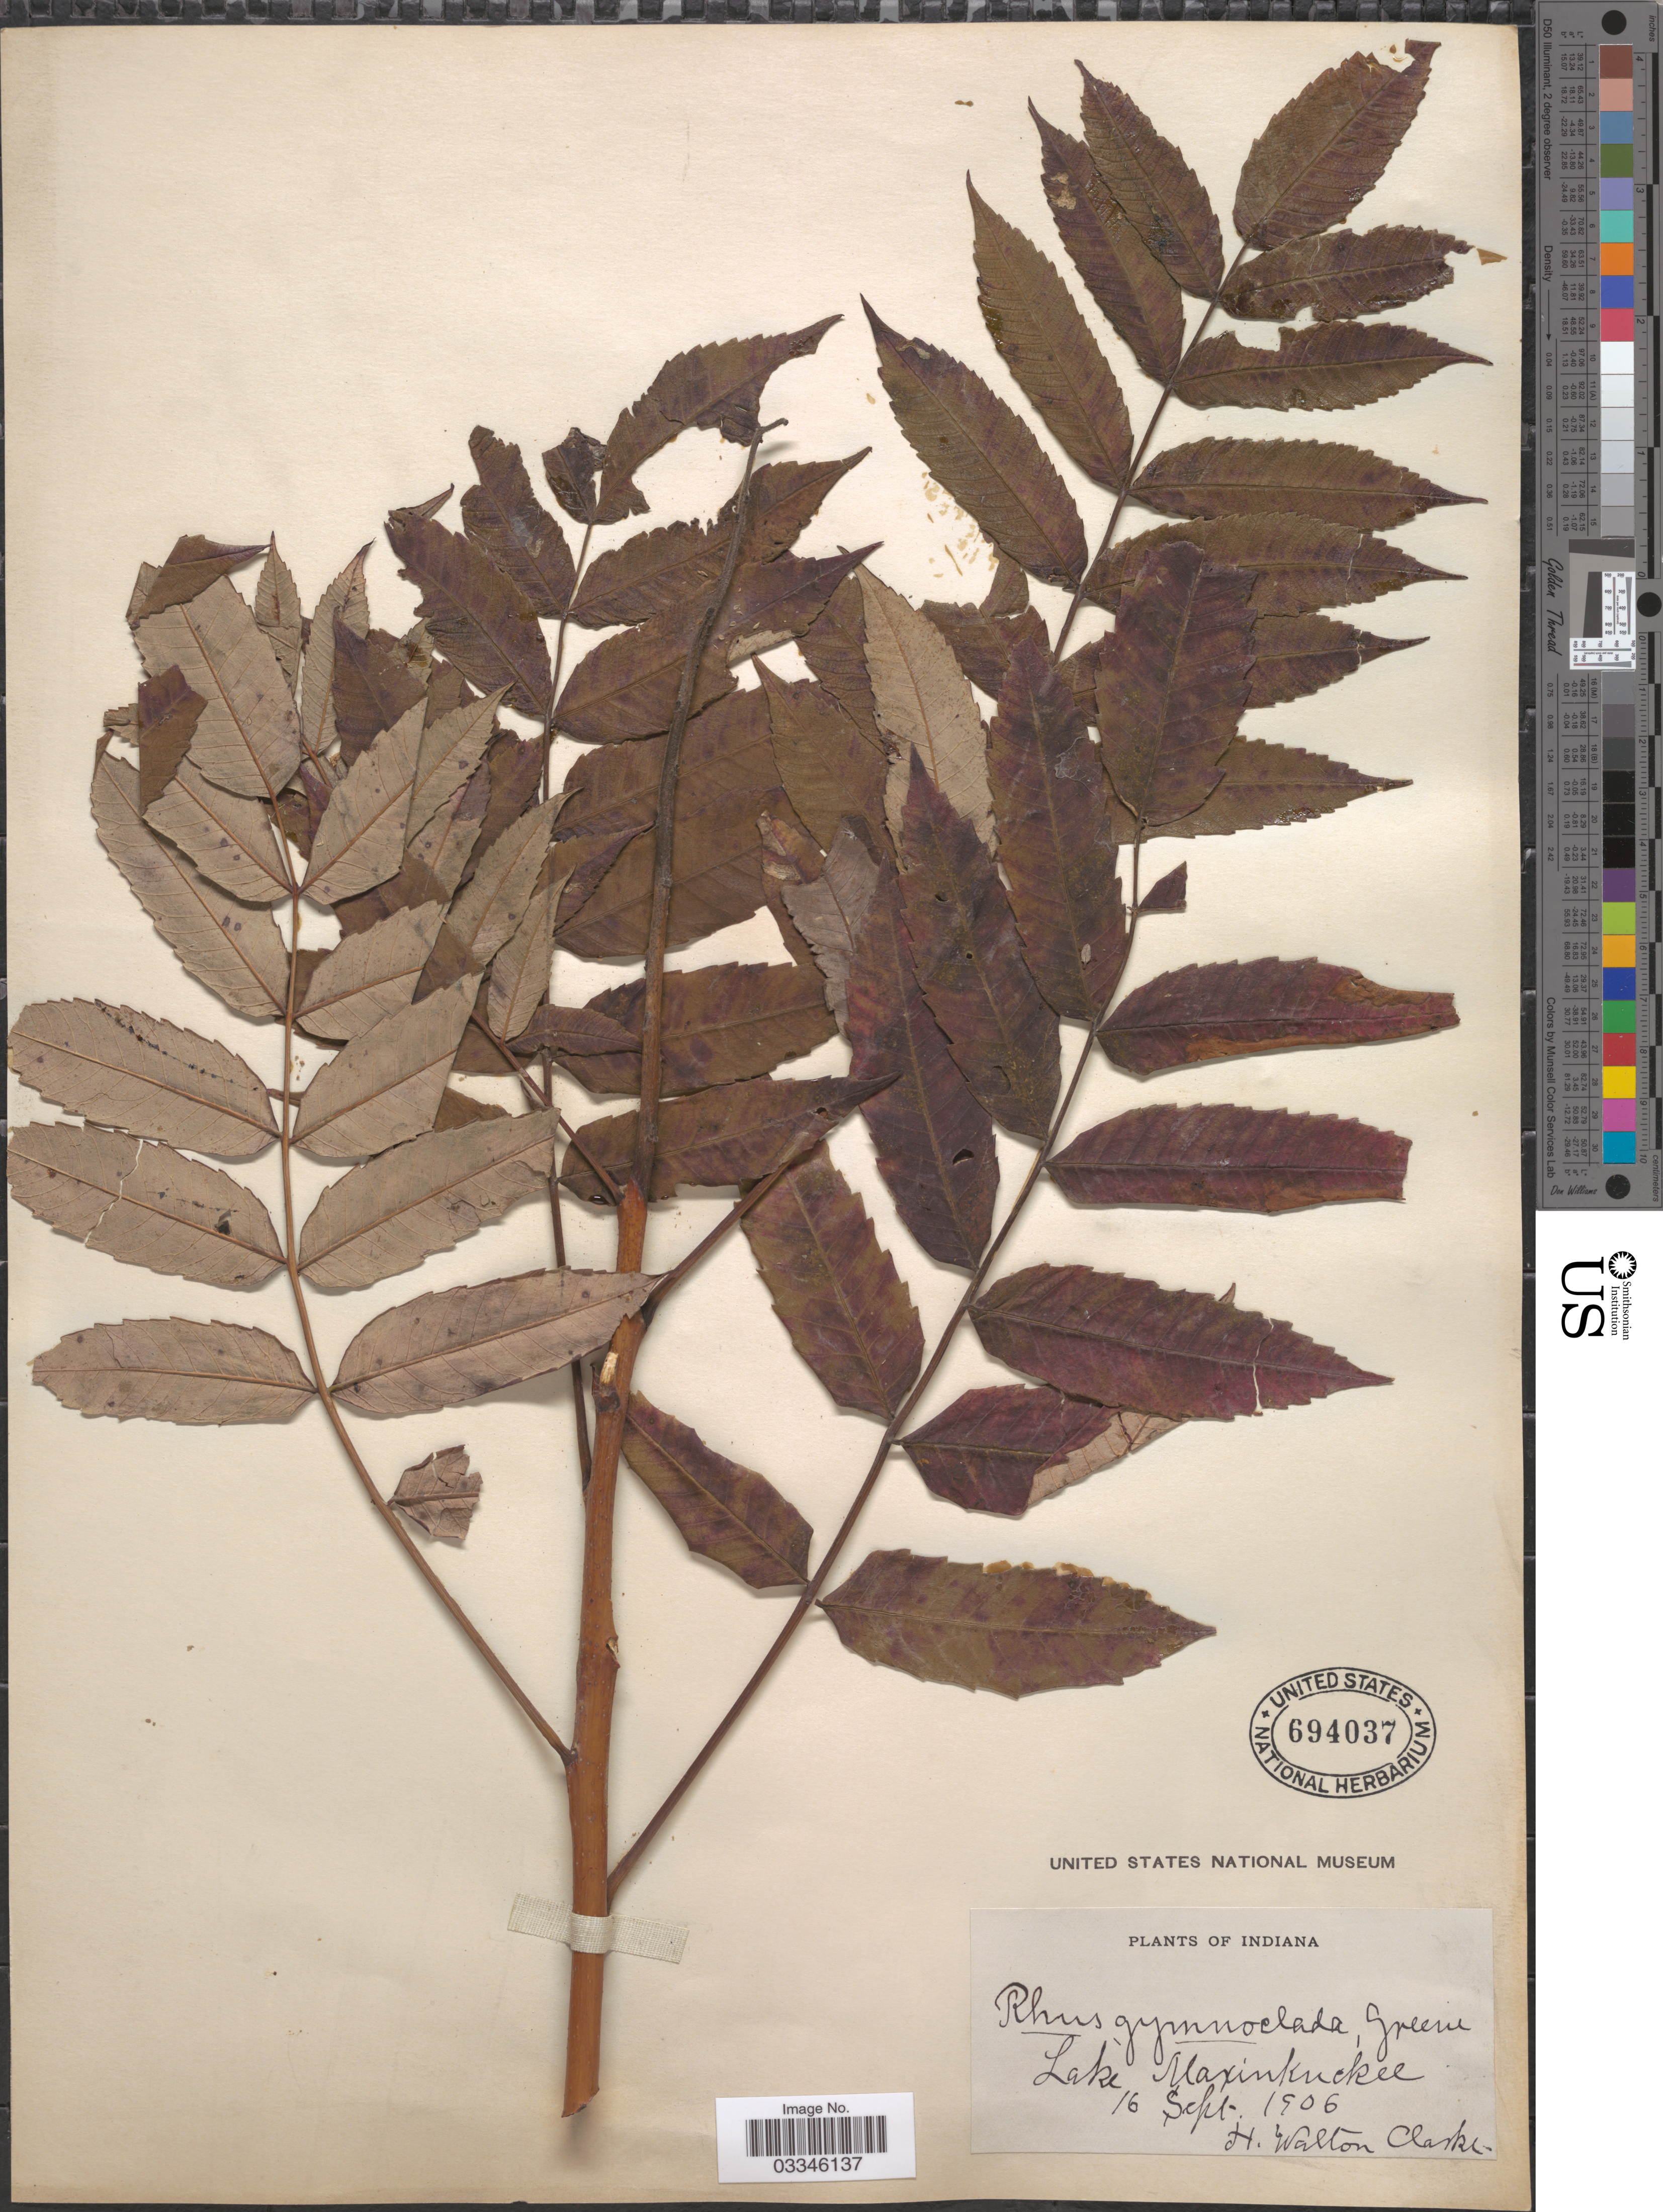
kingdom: Plantae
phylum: Tracheophyta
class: Magnoliopsida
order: Sapindales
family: Anacardiaceae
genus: Rhus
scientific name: Rhus gymnoclada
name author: Greene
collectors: H. W. Clarke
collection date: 1906-09-16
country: United States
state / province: Indiana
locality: Lake Maxinkuckee.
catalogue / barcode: US 694037